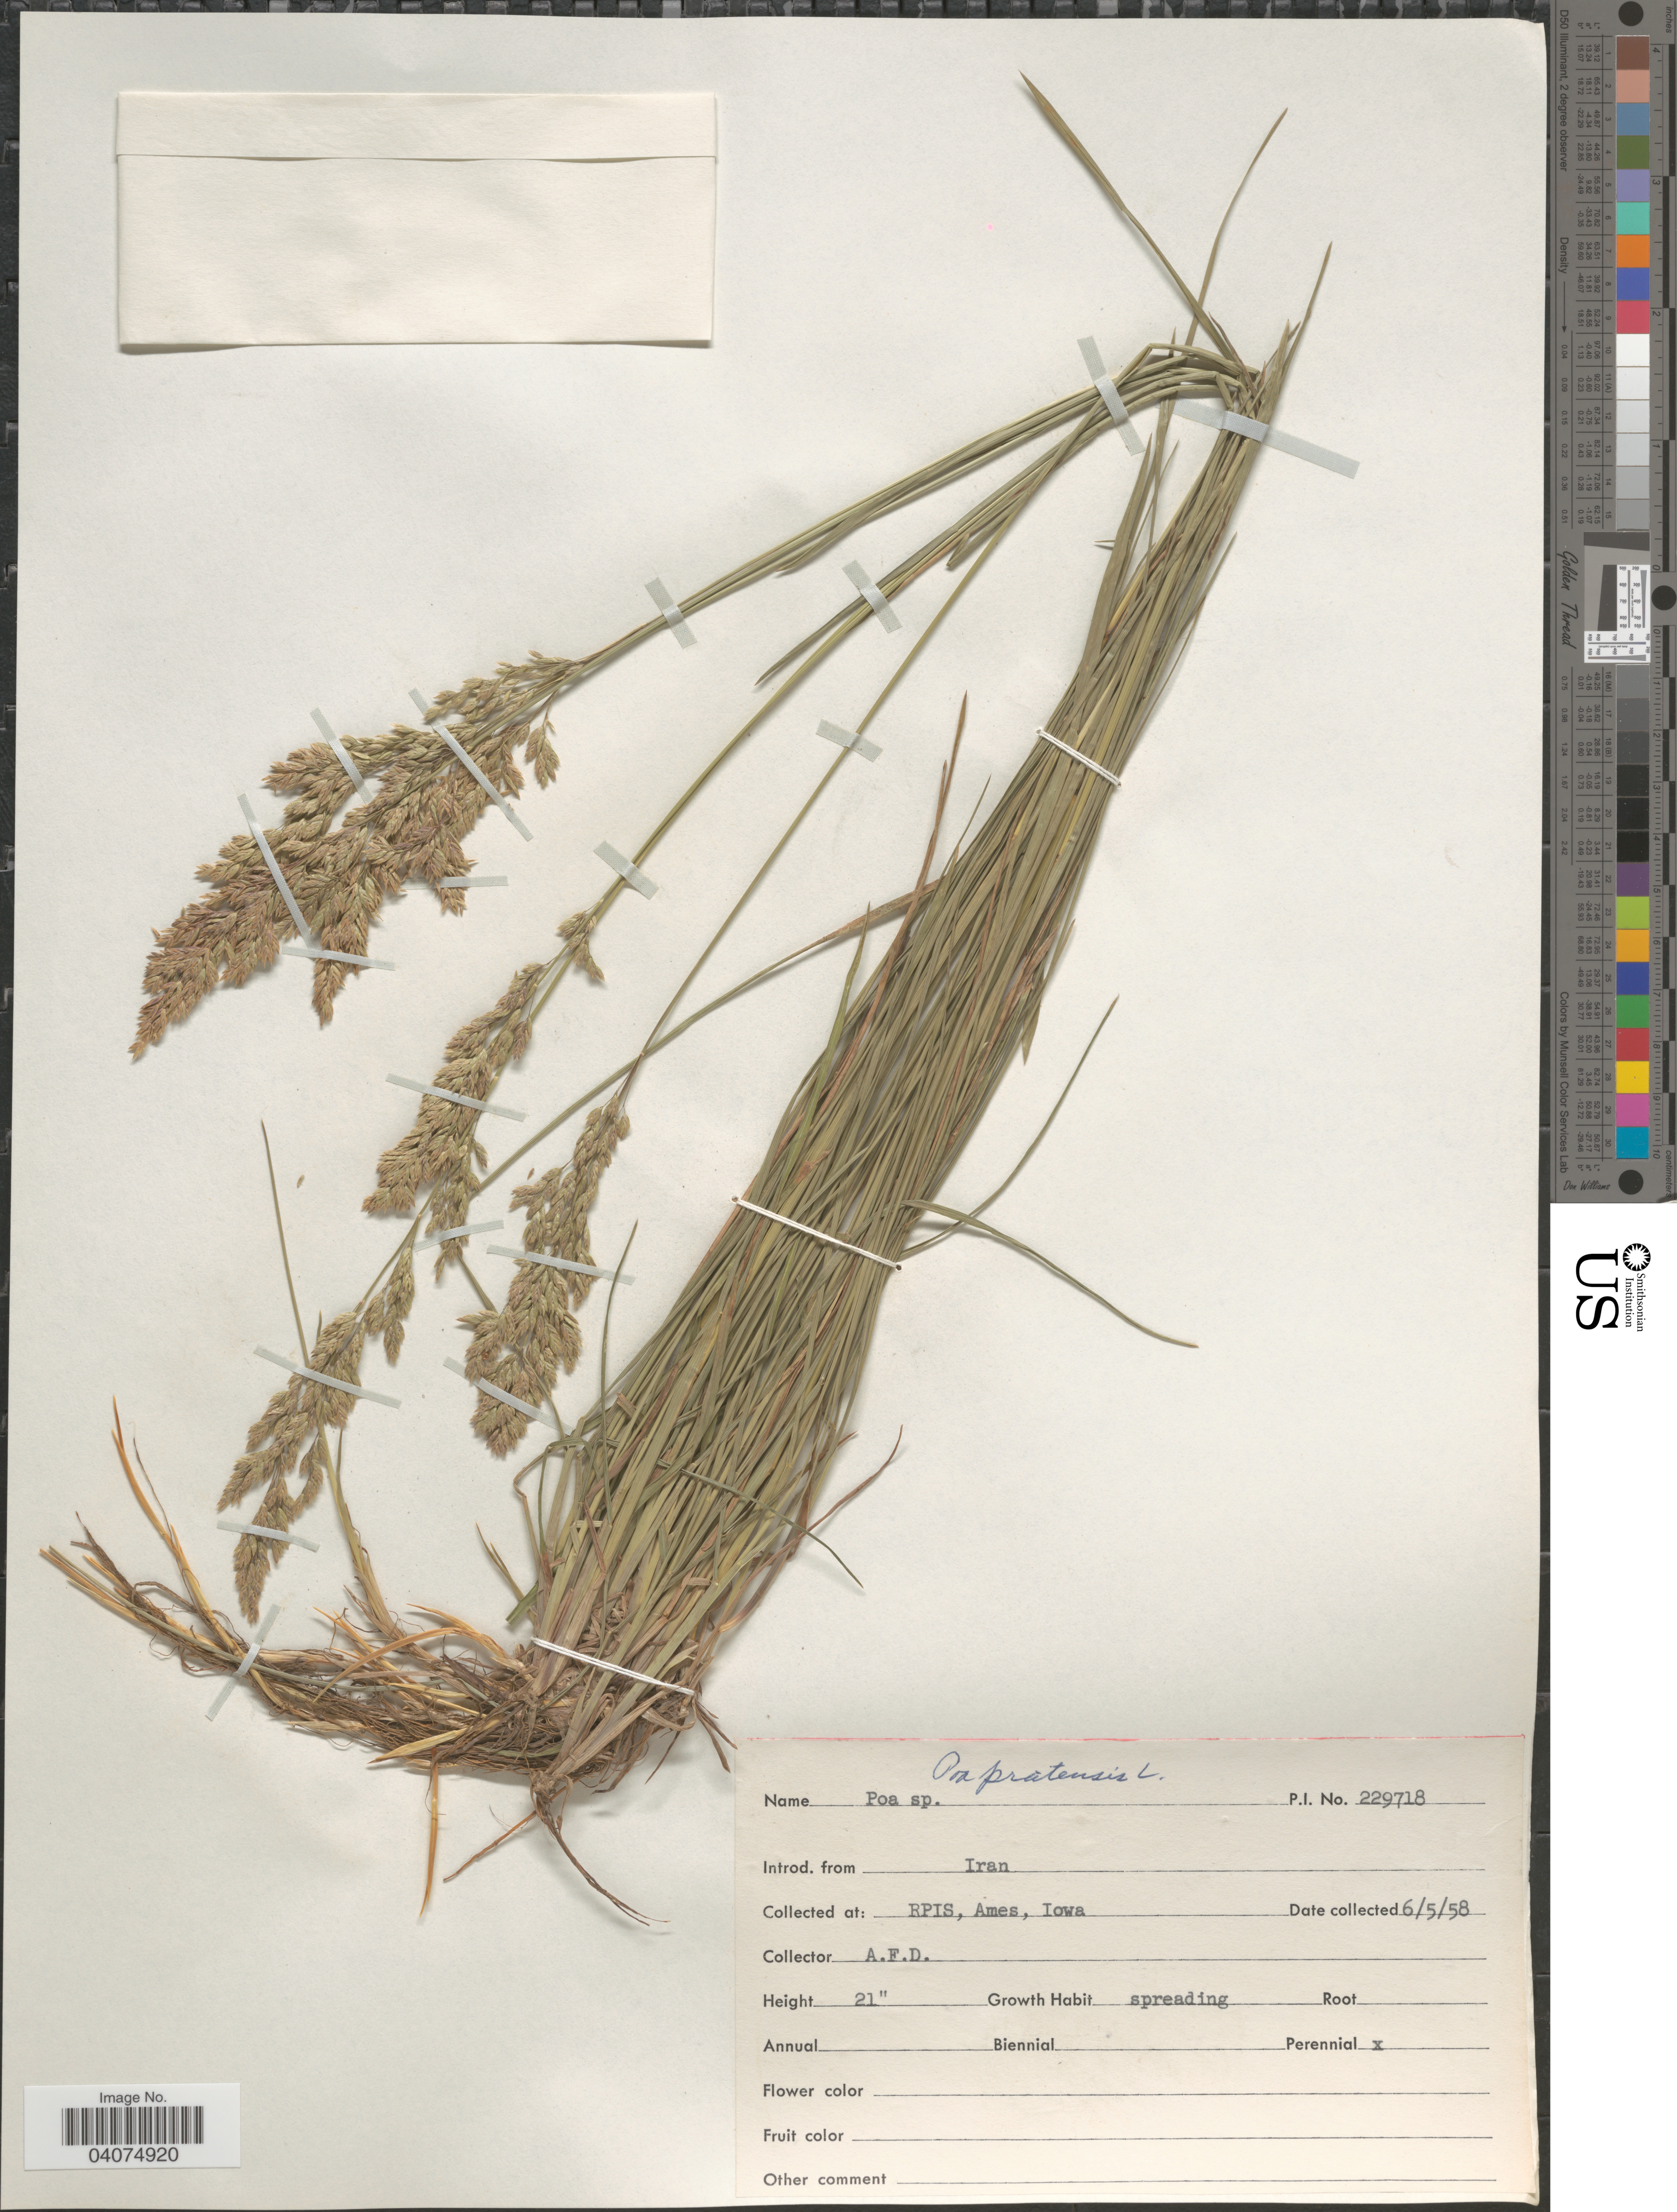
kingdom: Plantae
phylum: Tracheophyta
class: Liliopsida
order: Poales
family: Poaceae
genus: Poa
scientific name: Poa pratensis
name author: L.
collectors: A. D.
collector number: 229718?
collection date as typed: Transcribed d/m/y: 5/6/58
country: United States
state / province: Iowa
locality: RPIS, Ames.